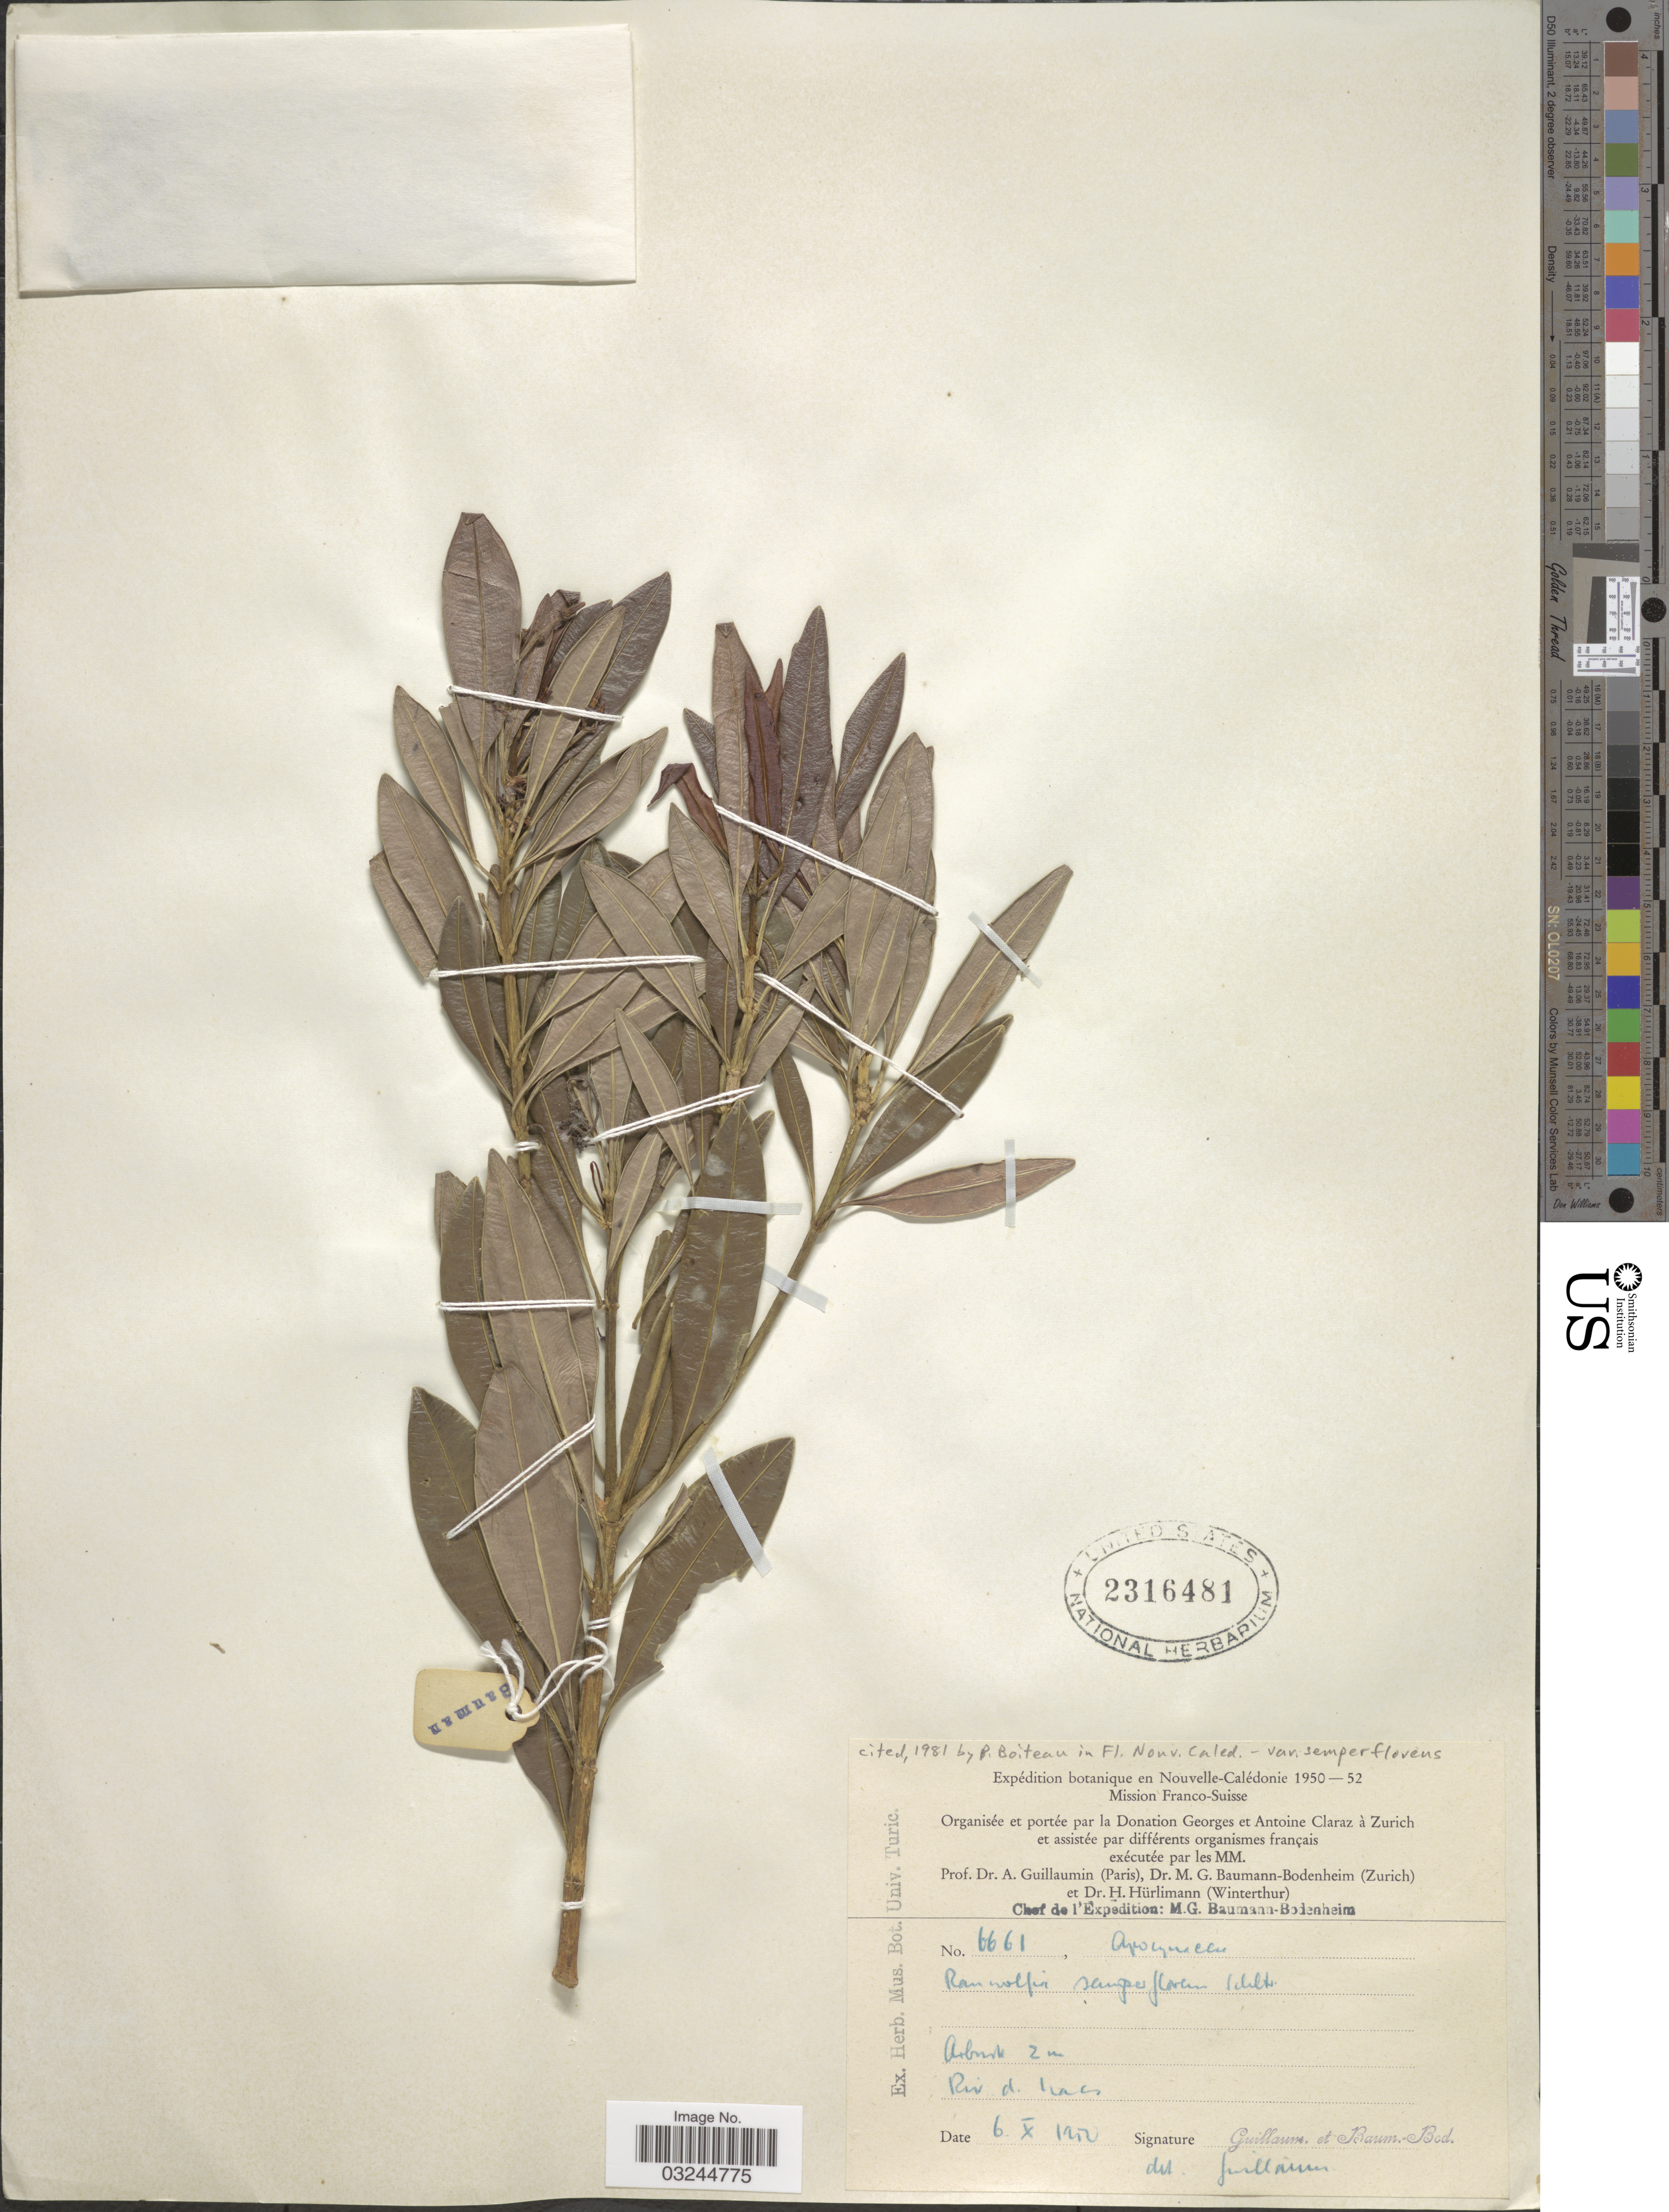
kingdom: Plantae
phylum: Tracheophyta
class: Magnoliopsida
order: Gentianales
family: Apocynaceae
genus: Rauvolfia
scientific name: Rauvolfia semperflorens var. semperflorens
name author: (Müll. Arg.) Schltr.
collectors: A. Guillaumin & M. G. Baumann-Bodenheim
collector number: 6661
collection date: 1952-10-06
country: New Caledonia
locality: Nouvelle-Calédonie. Riv. de Lacs.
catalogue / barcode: US 2316481